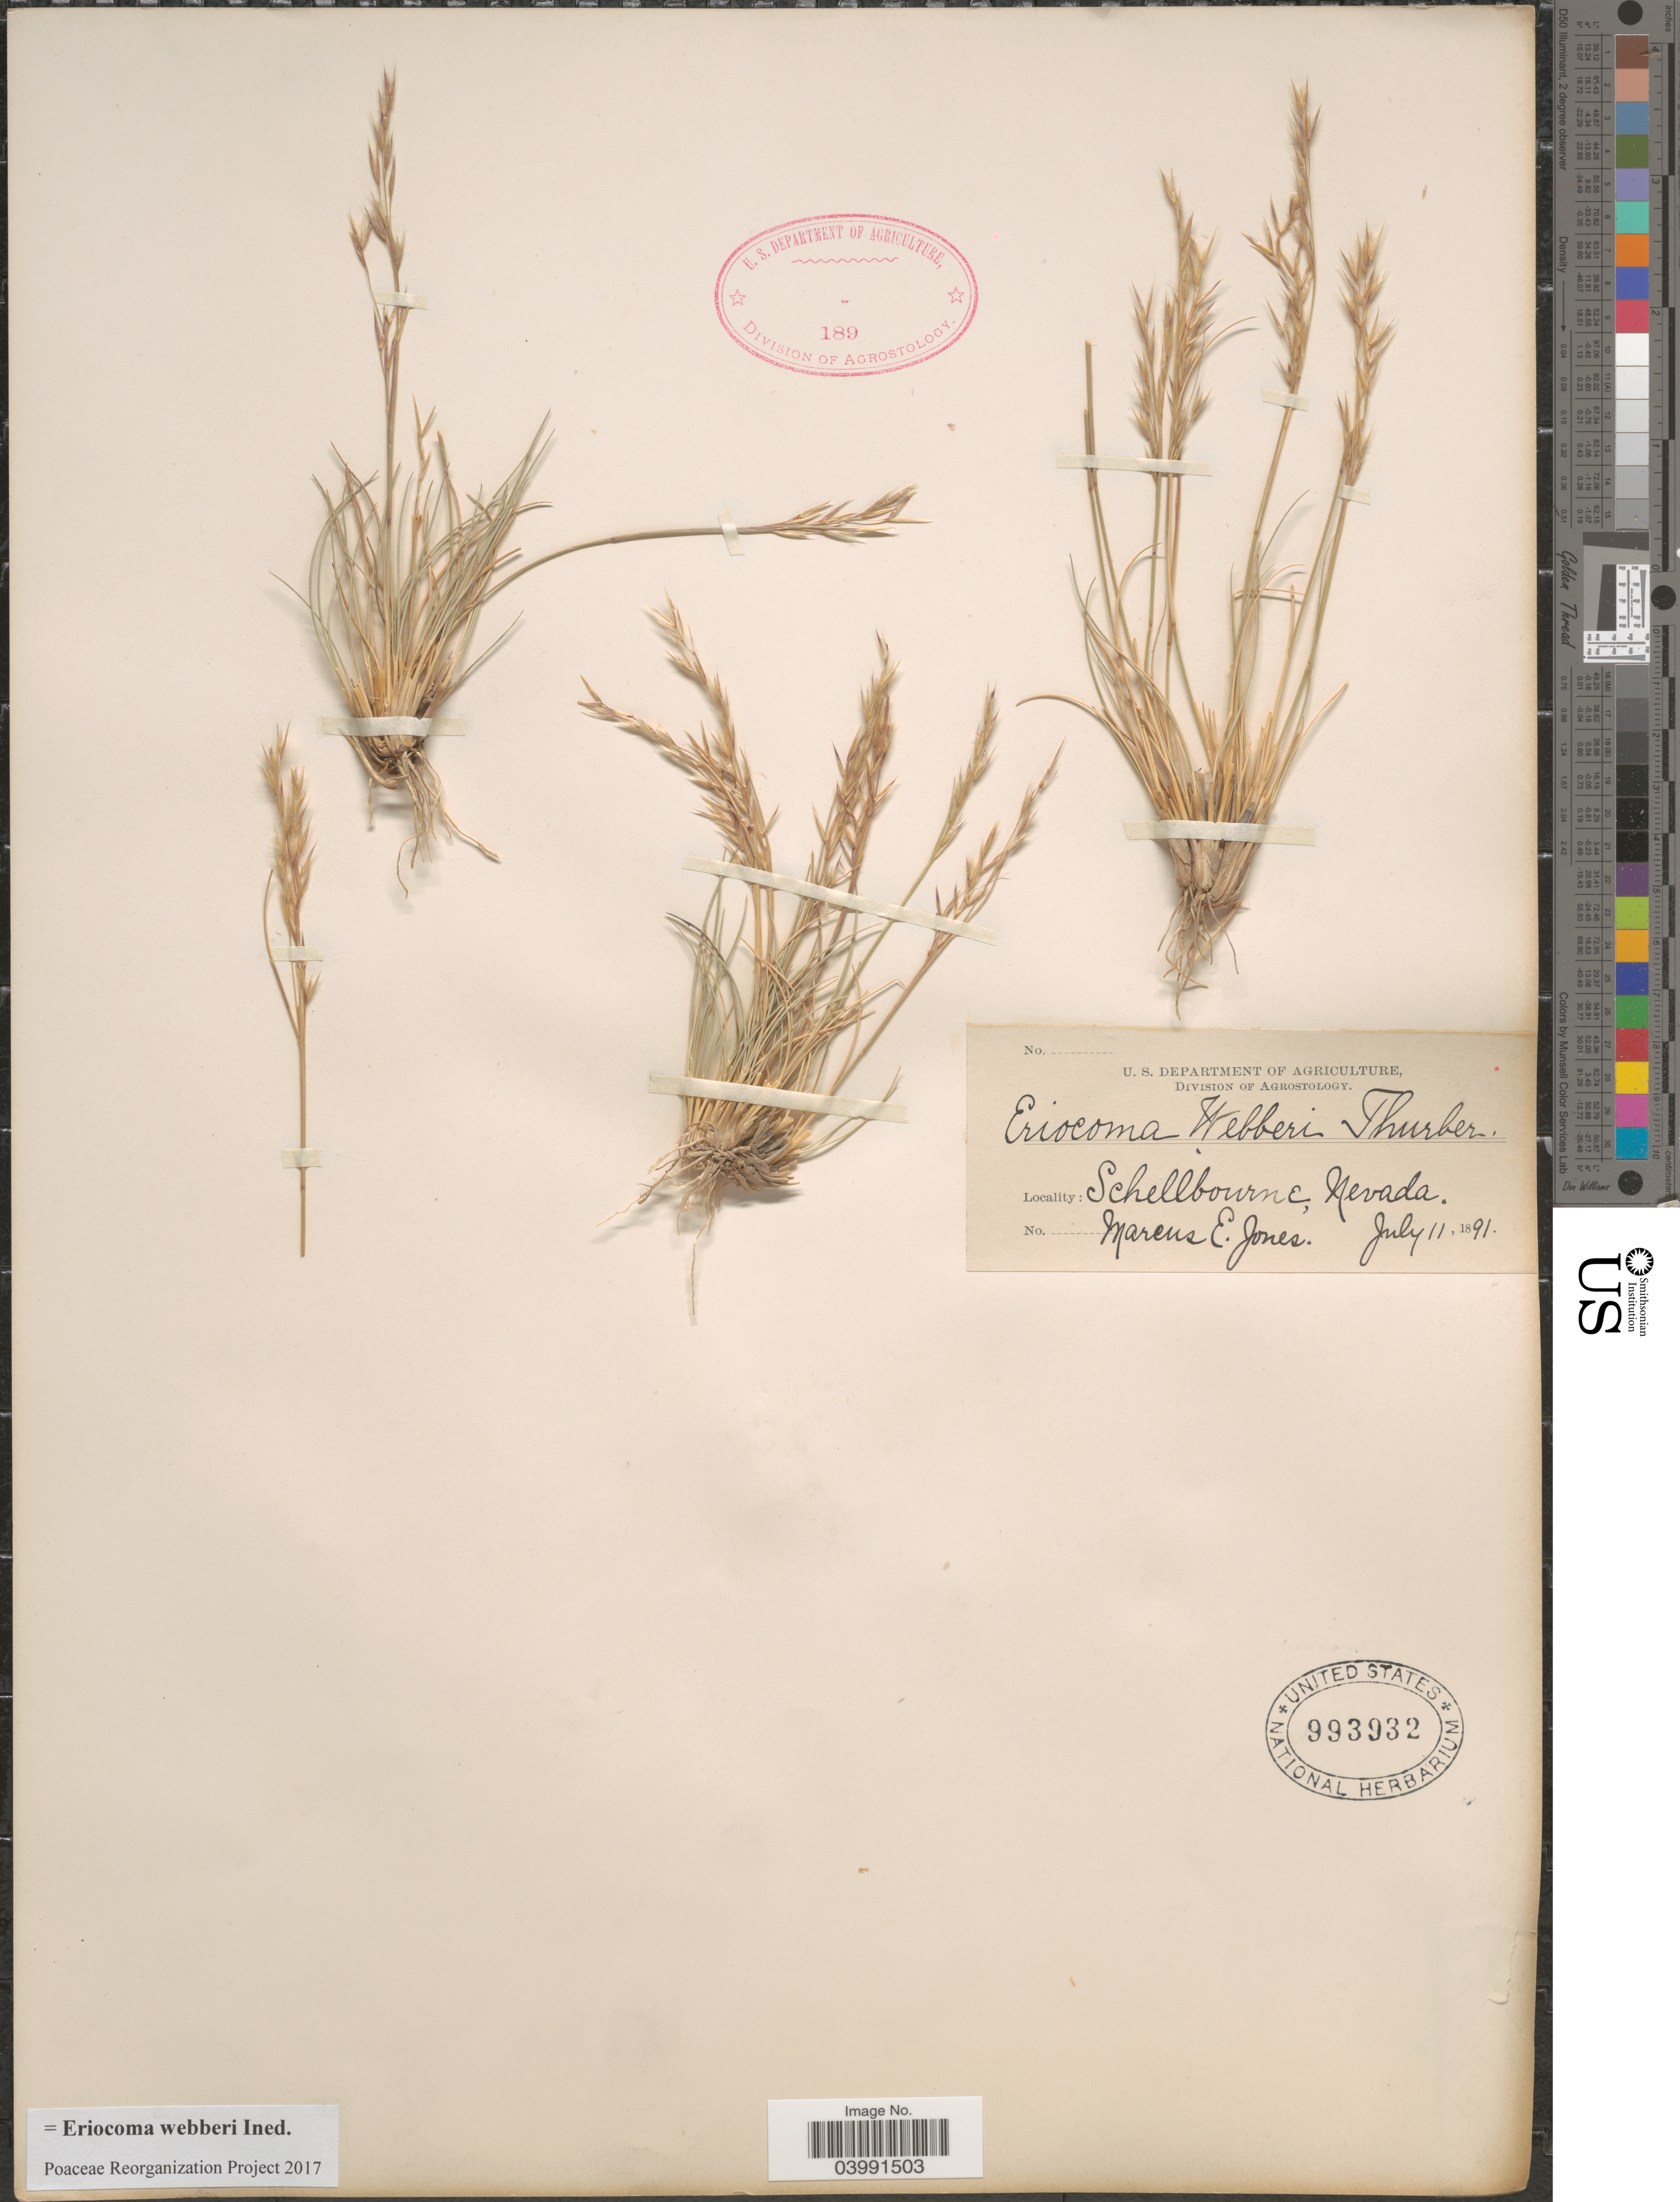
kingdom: Plantae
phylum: Tracheophyta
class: Liliopsida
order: Poales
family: Poaceae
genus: Eriocoma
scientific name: Eriocoma webberi ined.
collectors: M. E. Jones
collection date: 1891-07-11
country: United States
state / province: Nevada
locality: Schellbourne.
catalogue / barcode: US 993932